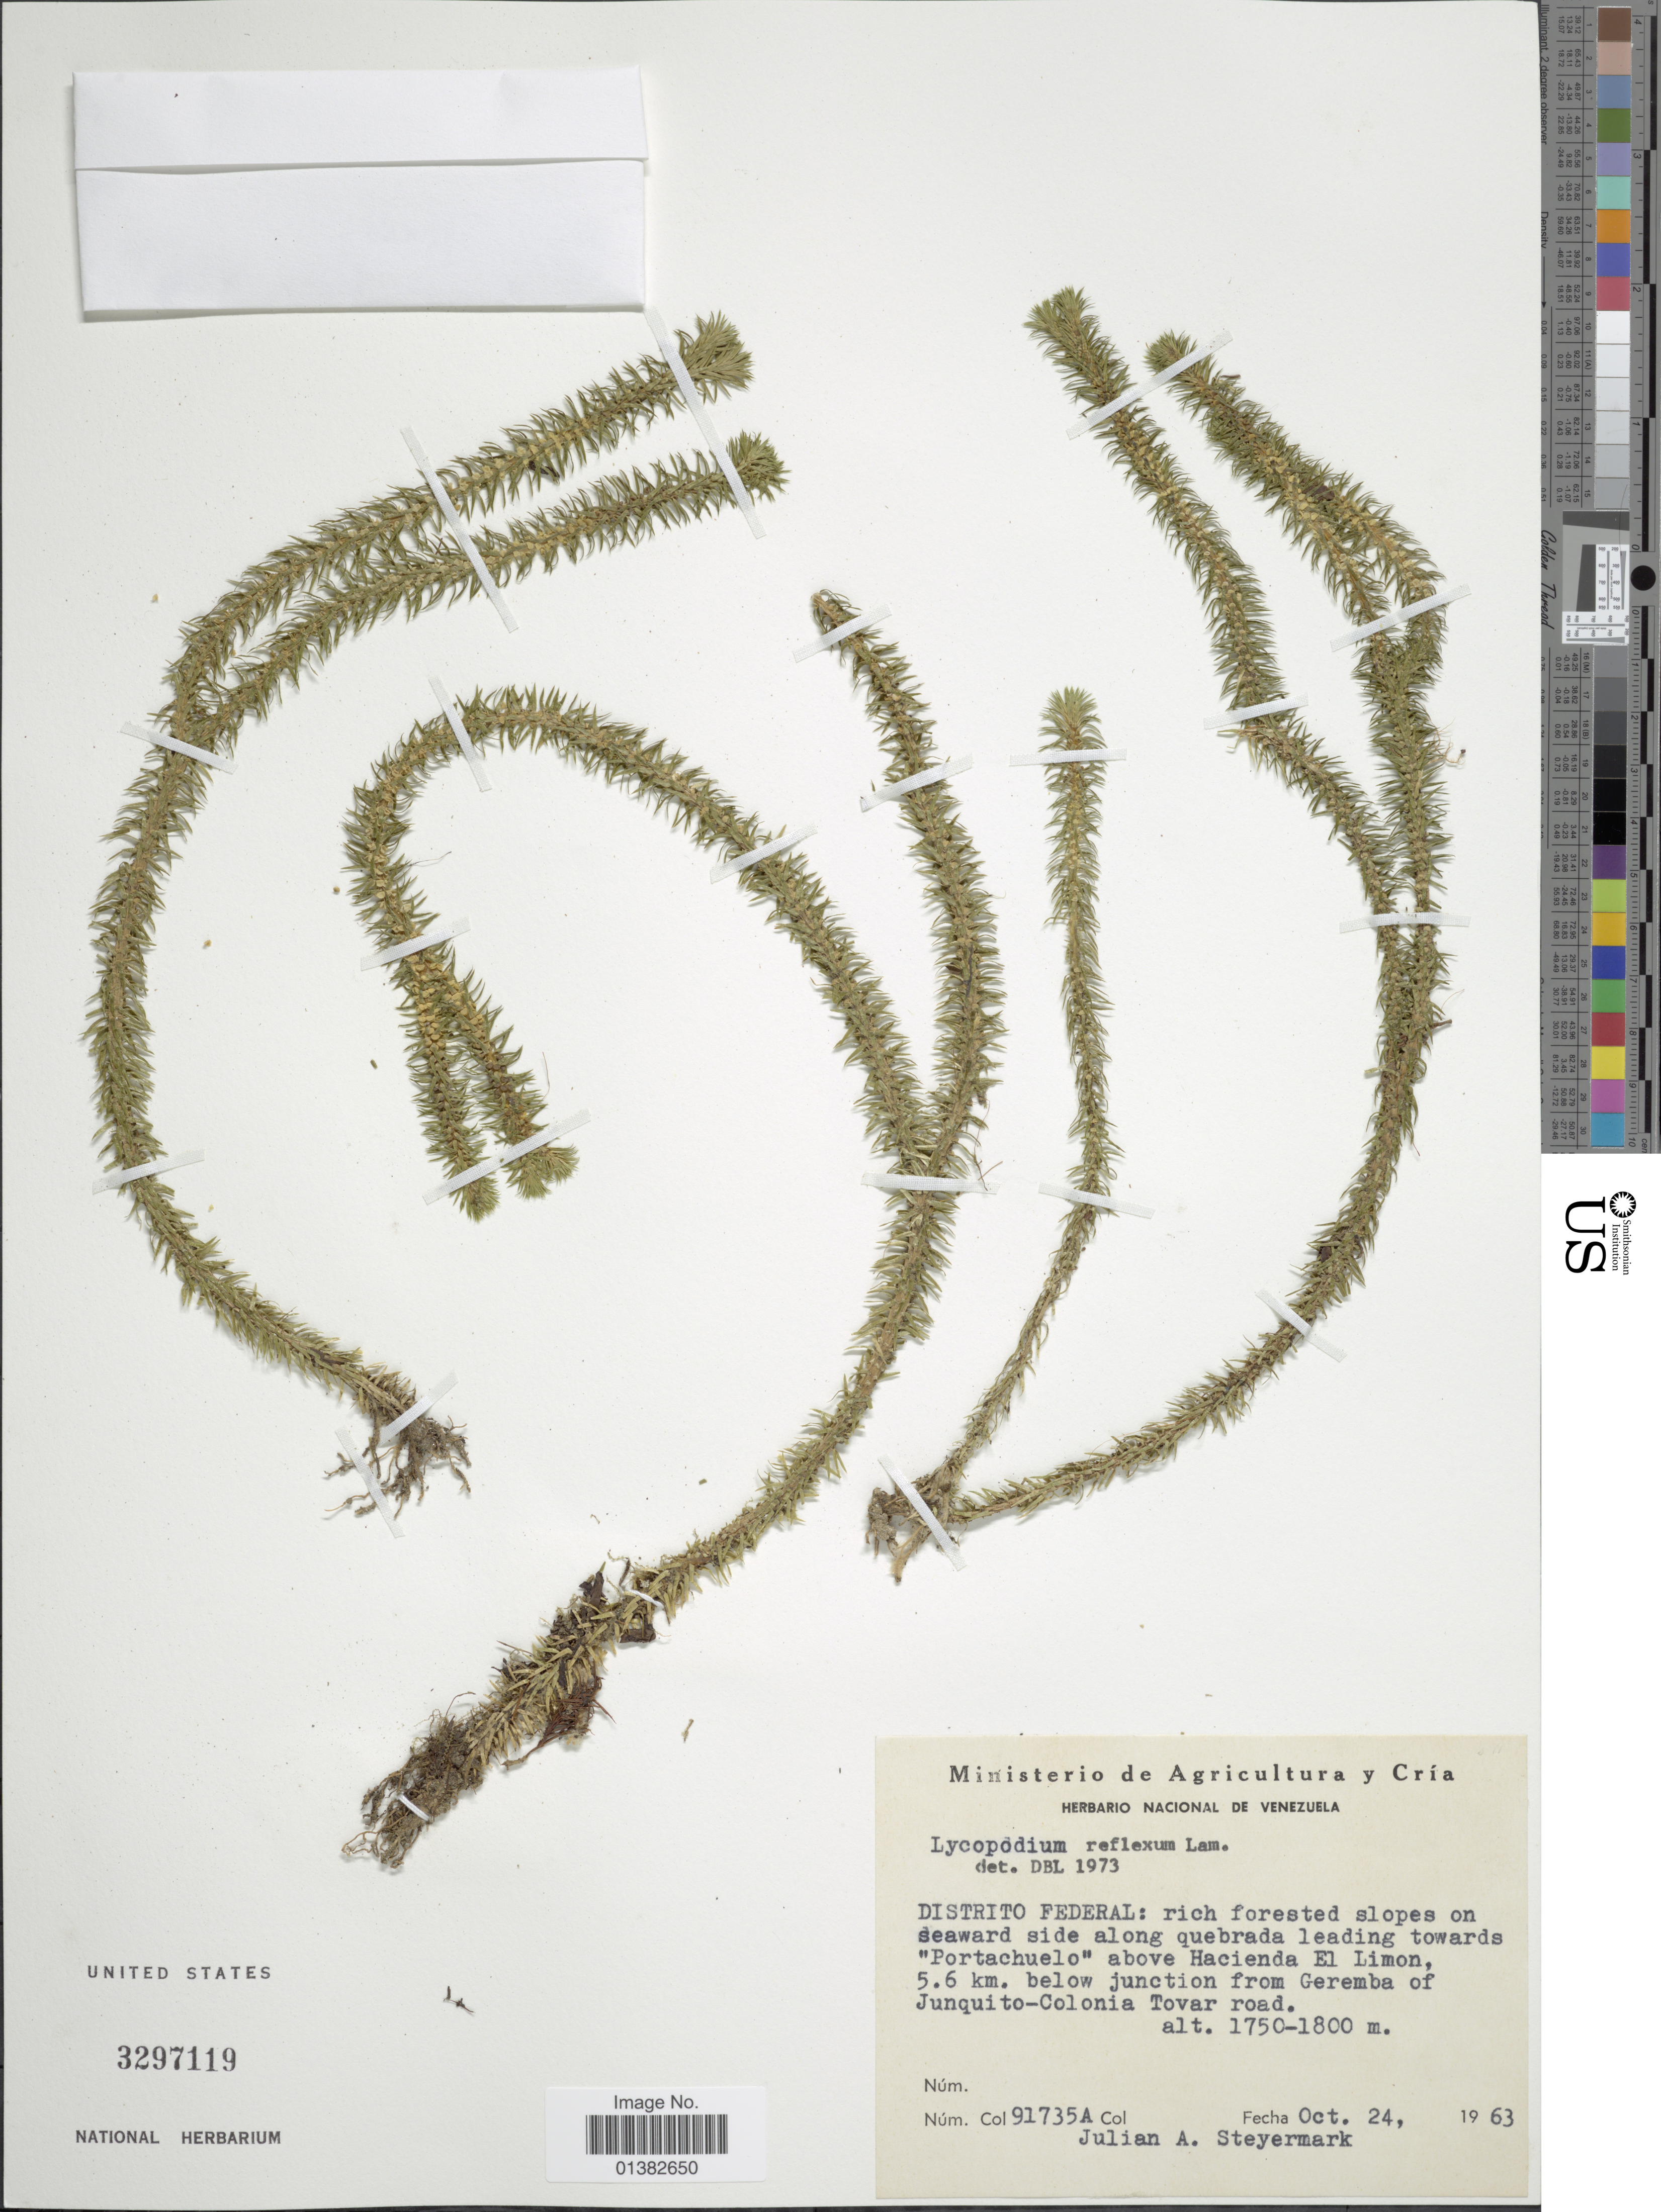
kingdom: Plantae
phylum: Tracheophyta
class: Lycopodiopsida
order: Lycopodiales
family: Lycopodiaceae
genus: Phlegmariurus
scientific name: Phlegmariurus reflexus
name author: (Lam.) B. Øllg.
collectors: J. Steyermark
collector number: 91735A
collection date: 1963-10-24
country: Venezuela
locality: Rich forested slopes on seaward side along quebrada leading towards "Portachuelo" above Hacienda El Limon, 5.6 km. below junction below Geremba of Junquito-Colonia Tovar road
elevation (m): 1750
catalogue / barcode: US 3297119